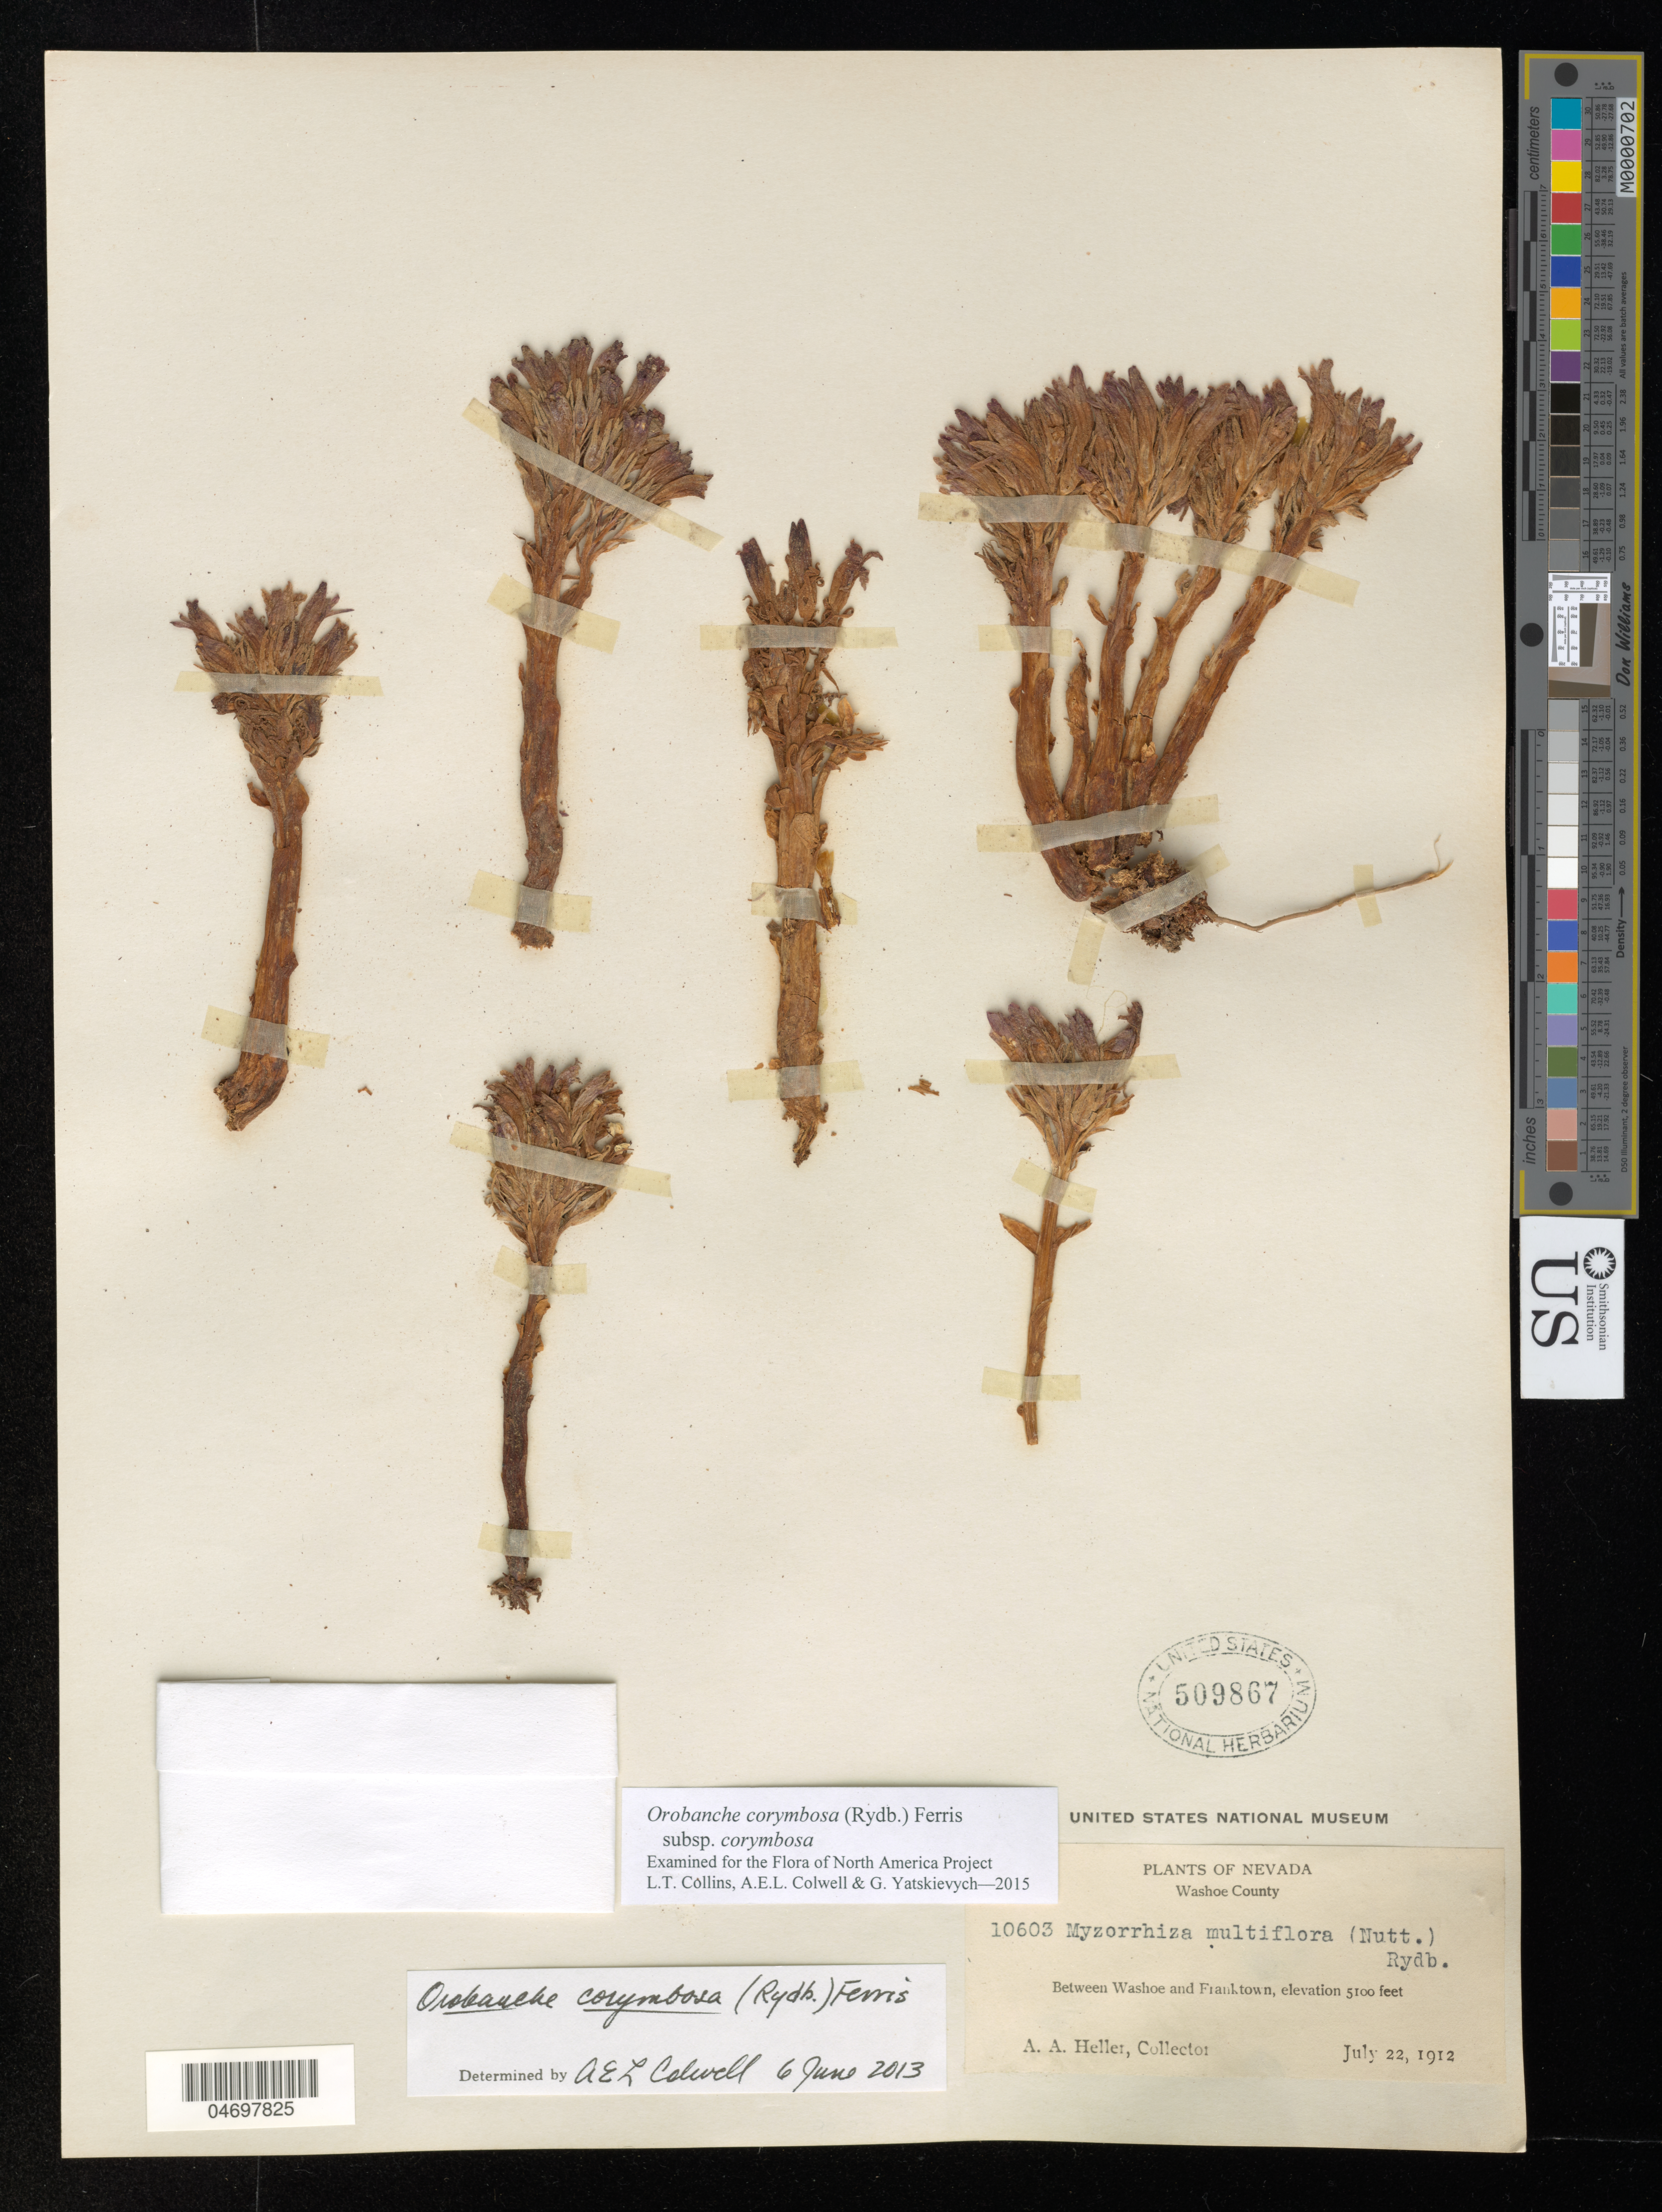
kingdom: Plantae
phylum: Tracheophyta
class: Magnoliopsida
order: Lamiales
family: Orobanchaceae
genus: Orobanche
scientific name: Orobanche corymbosa subsp. corymbosa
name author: (Rydb.) Ferris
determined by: Collins, L. T.; Colwell, A. E.; Yatskievych, G. A.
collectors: A. A. Heller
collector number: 10603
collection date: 1912-07-22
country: United States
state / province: Nevada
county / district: Washoe Co.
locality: Between Washoe and Franktown.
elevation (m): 1554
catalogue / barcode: US 509867